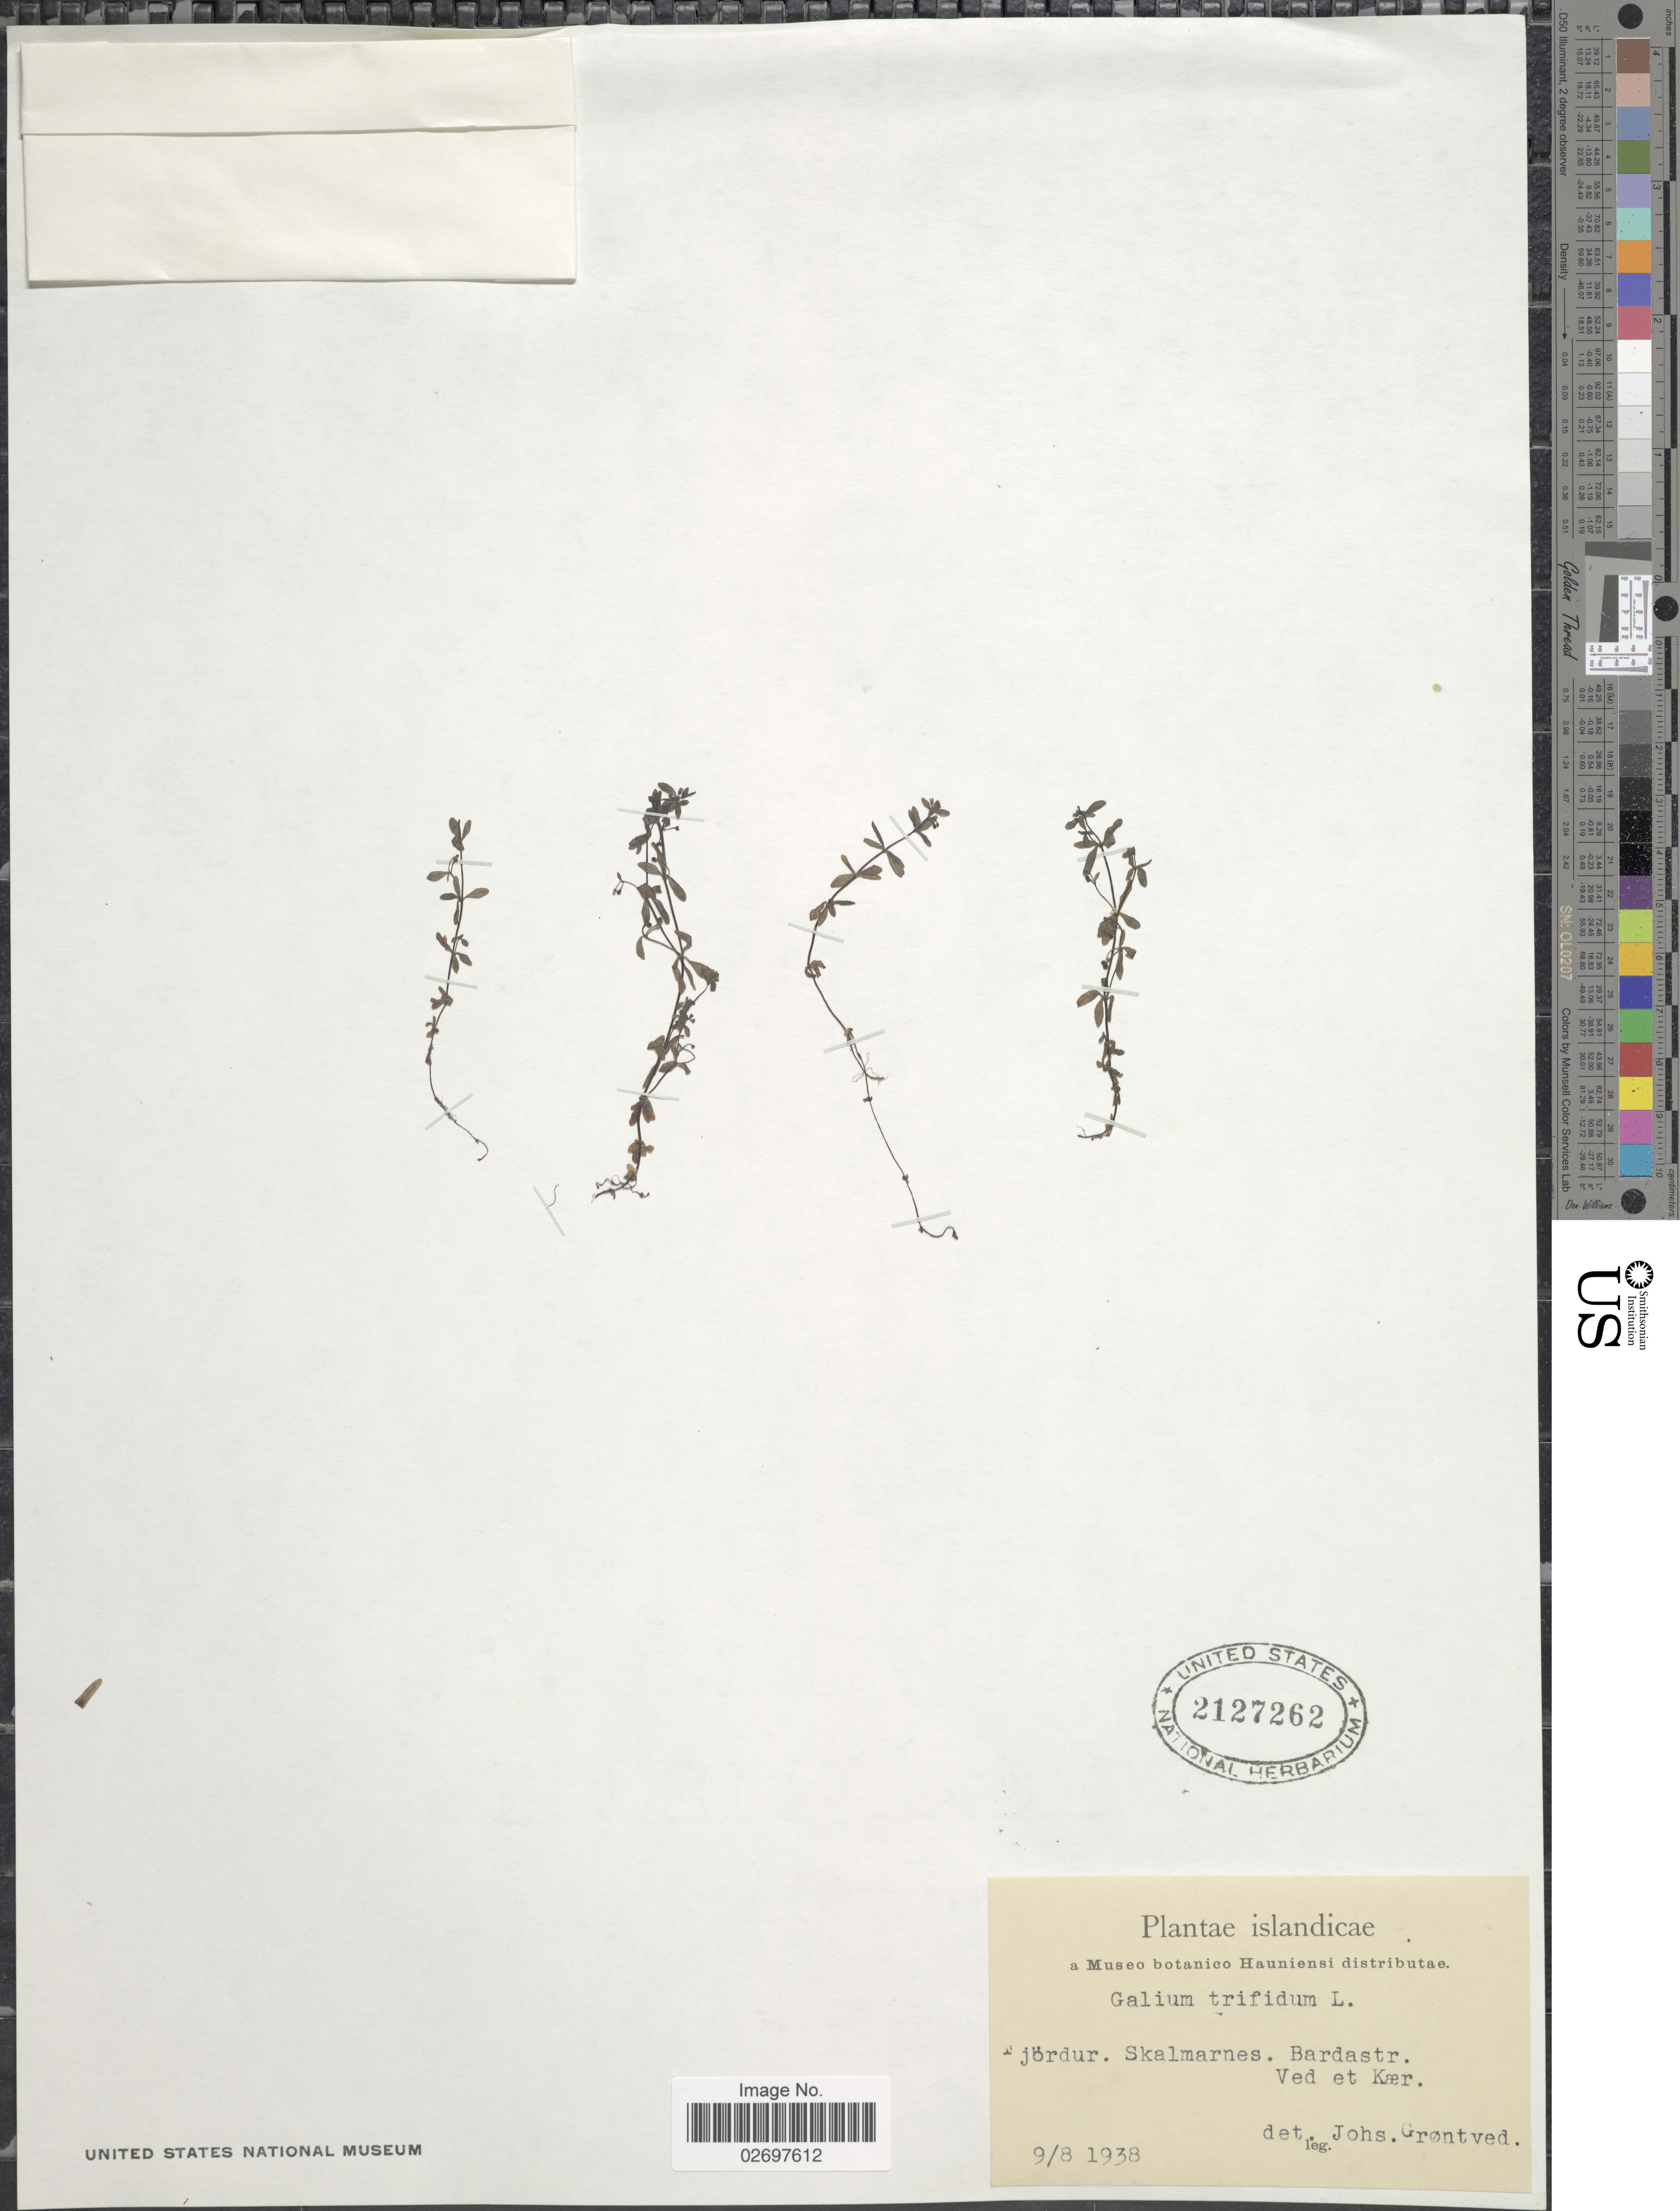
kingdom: Plantae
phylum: Tracheophyta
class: Magnoliopsida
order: Gentianales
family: Rubiaceae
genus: Galium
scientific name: Galium trifidum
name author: L.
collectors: J. Grøntved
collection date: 1938-08-09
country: Iceland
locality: Islandicae. jördur. Skalmarnes. Bardastr. Ved et Kaer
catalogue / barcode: US 2127262